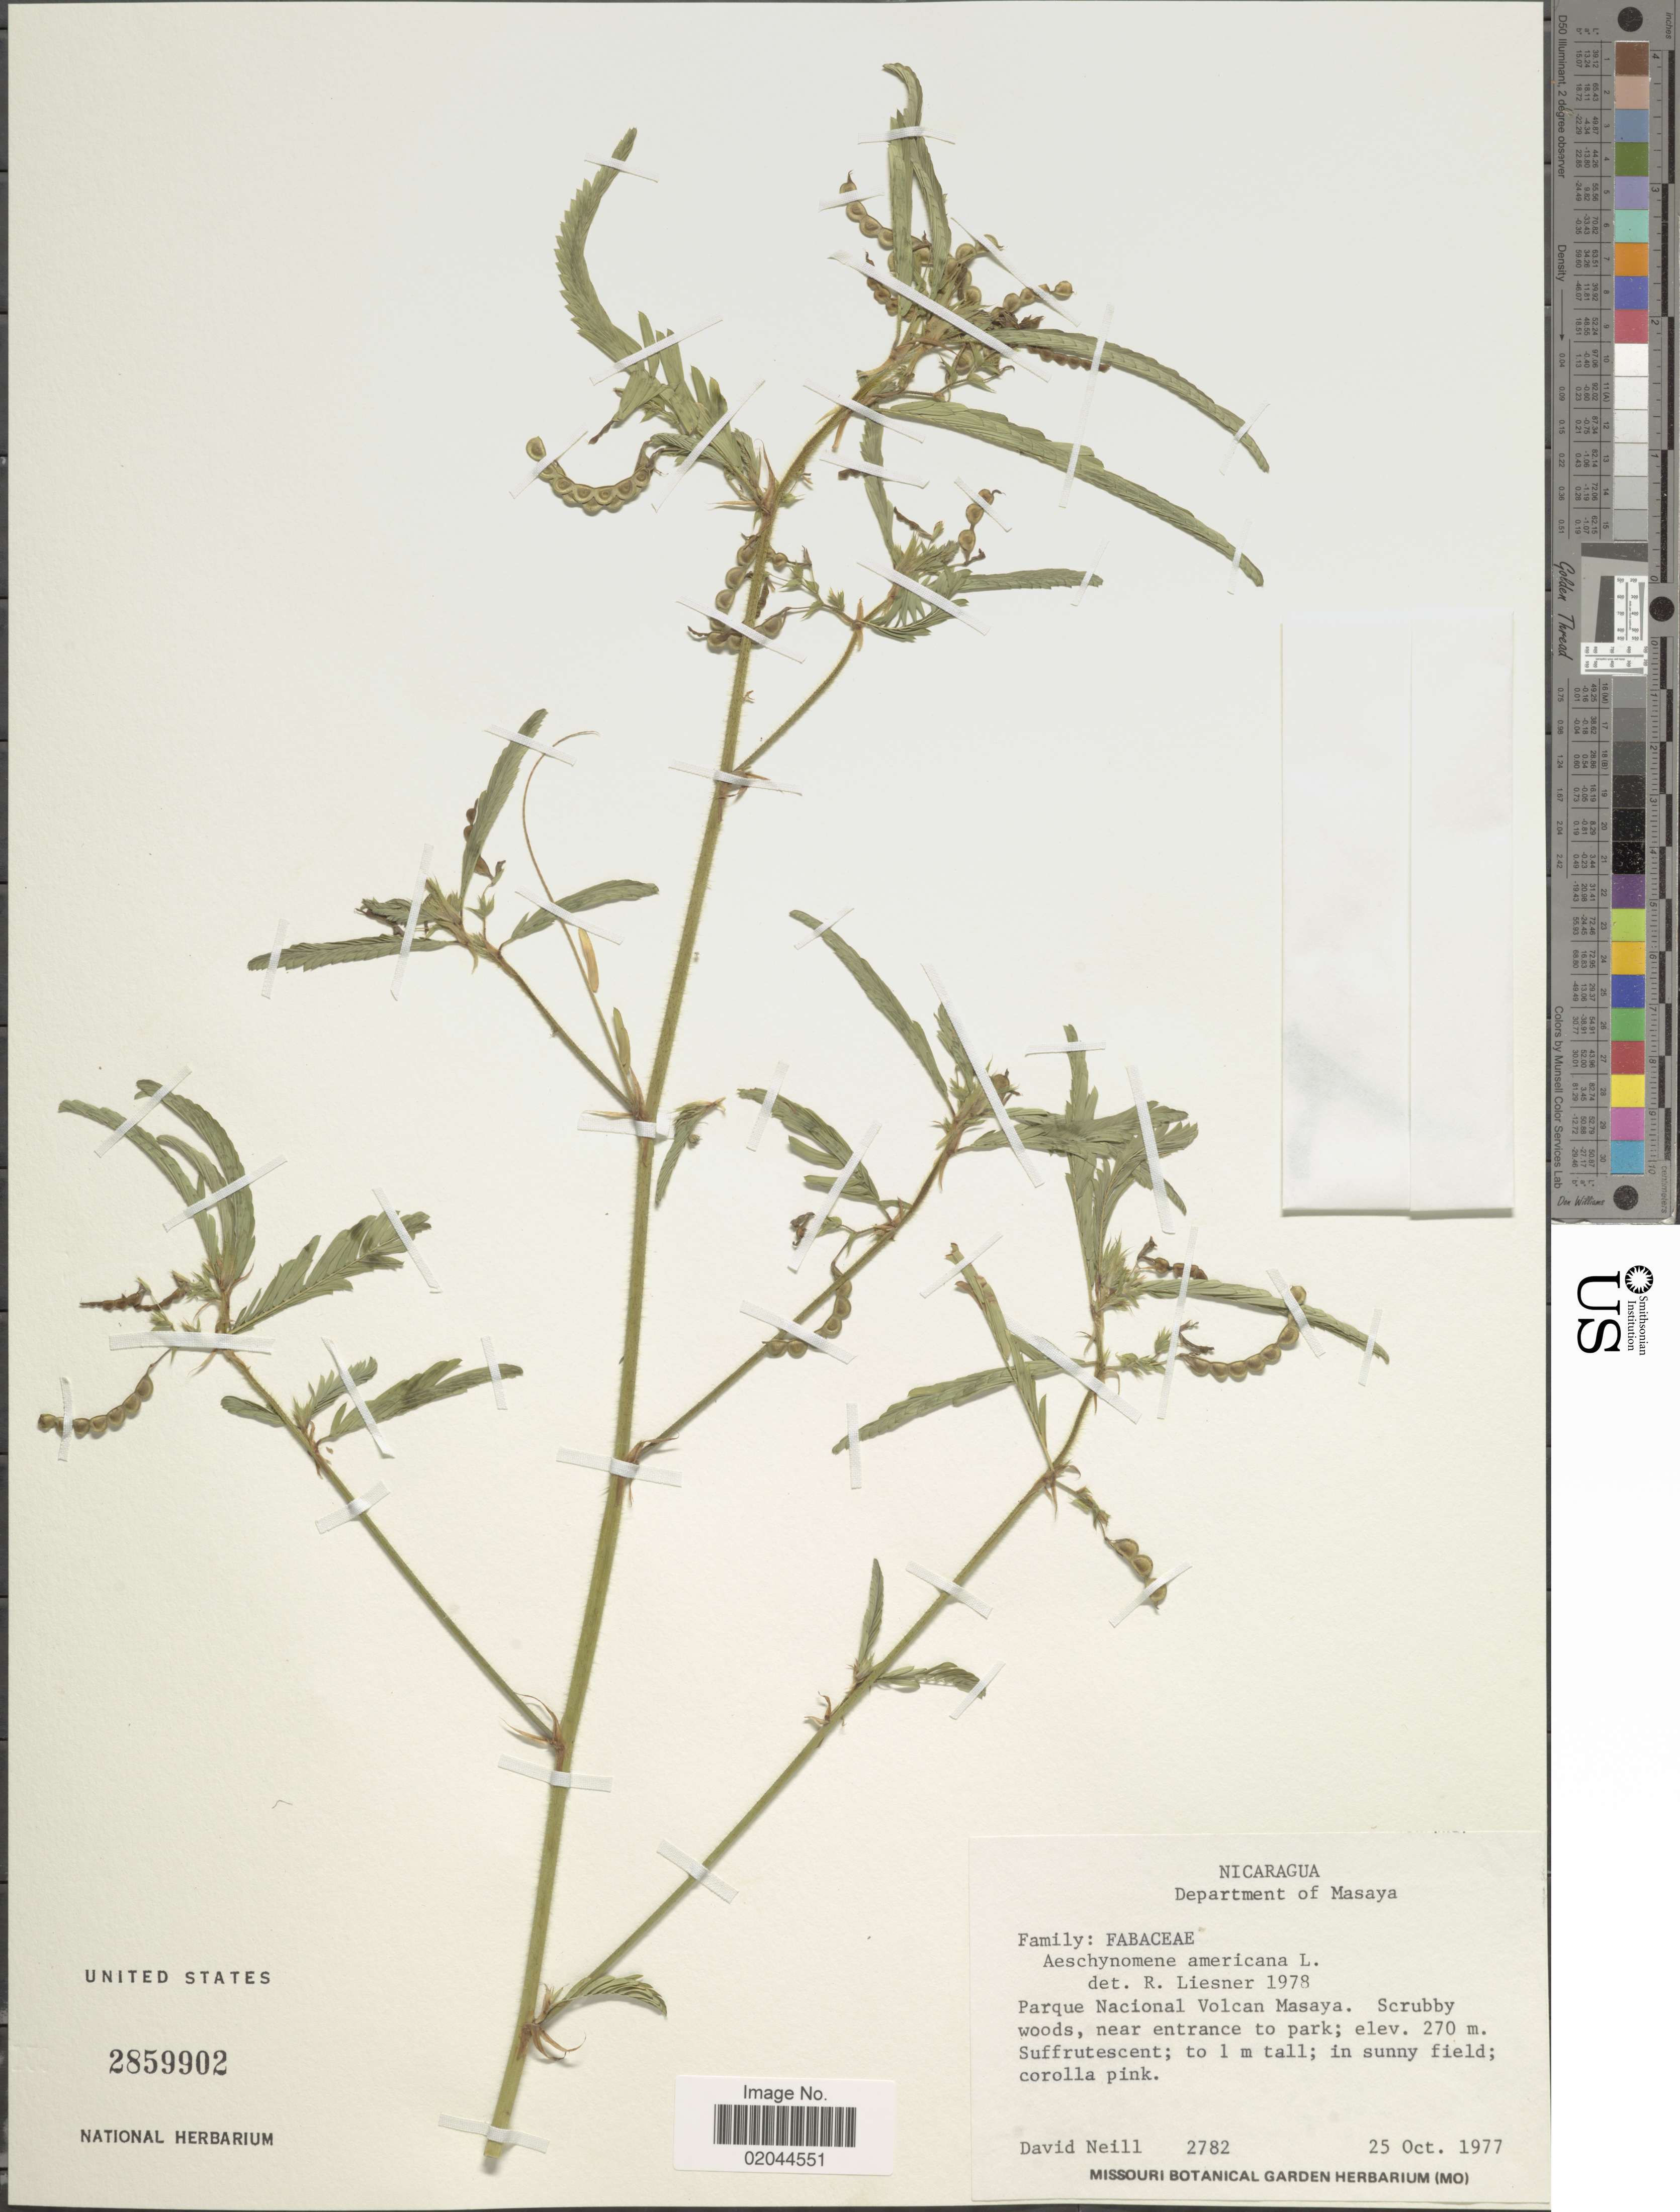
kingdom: Plantae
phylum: Tracheophyta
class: Magnoliopsida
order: Fabales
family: Fabaceae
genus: Aeschynomene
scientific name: Aeschynomene americana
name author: L.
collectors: D. A. Neill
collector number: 2782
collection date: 1977-10-25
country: Nicaragua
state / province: Masaya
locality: Parque Nacional Volcan Masaya, near entrance to park, in sunny field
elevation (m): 270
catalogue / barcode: US 2859902